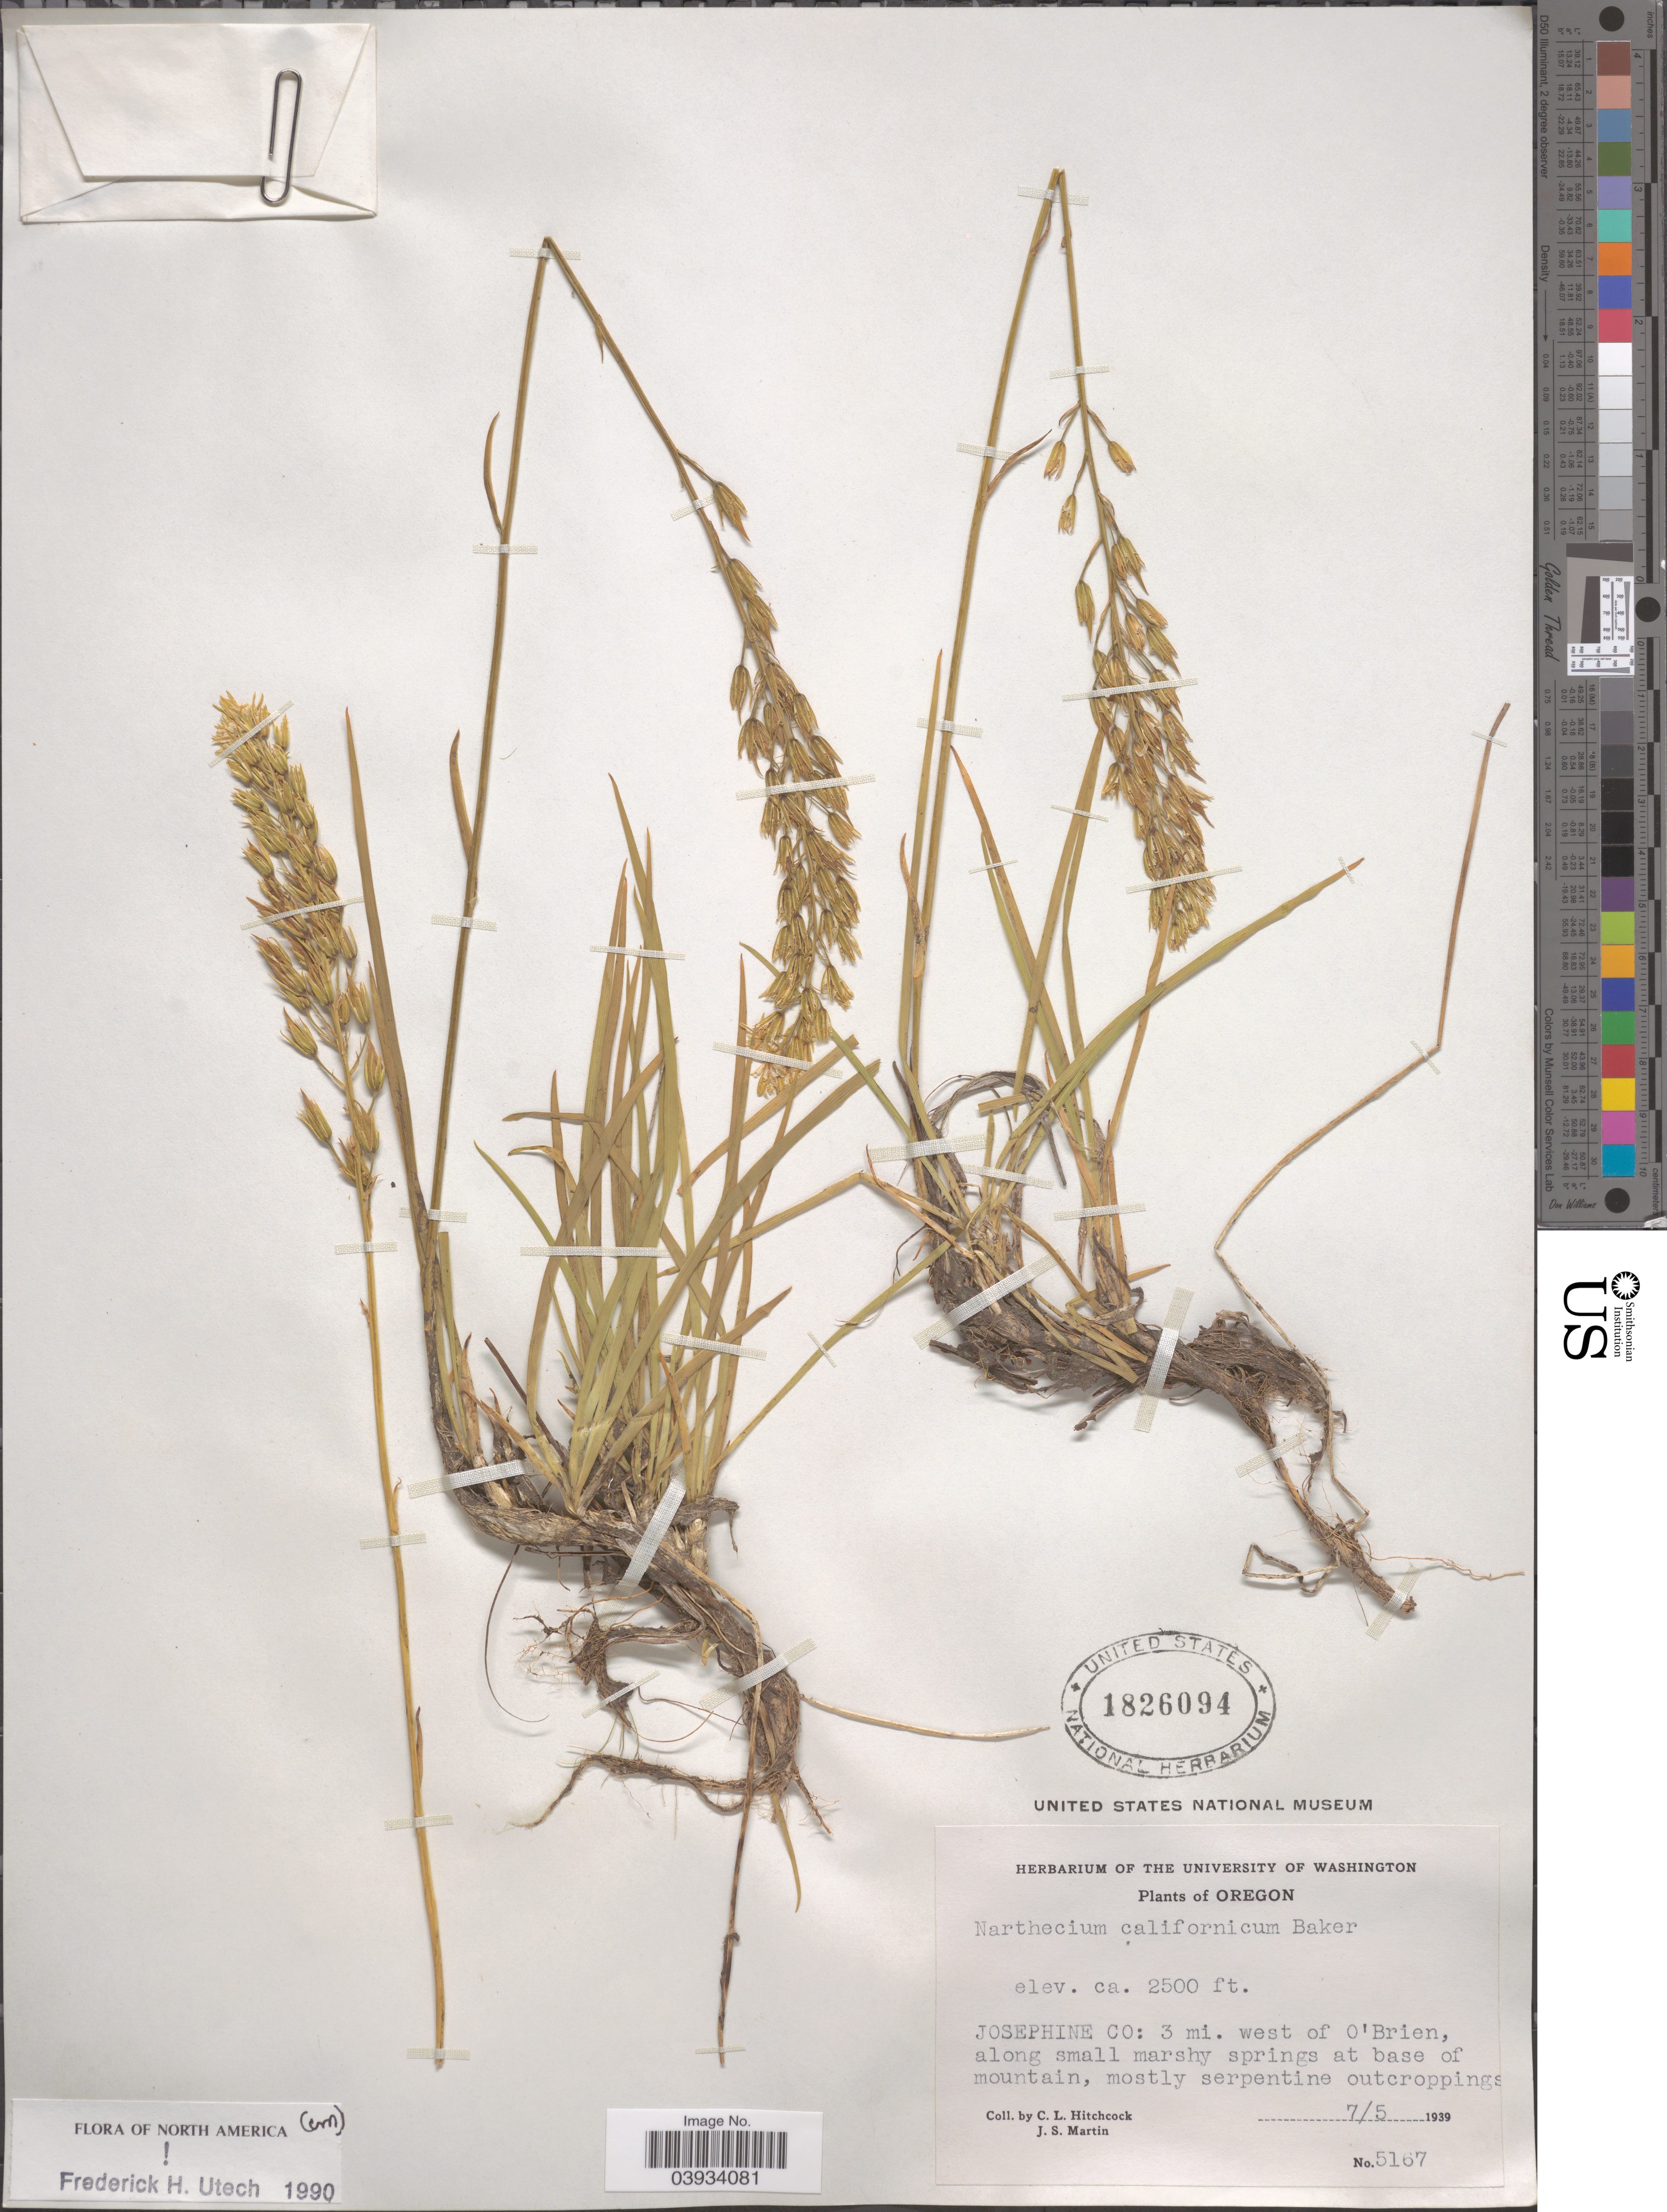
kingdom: Plantae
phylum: Tracheophyta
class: Liliopsida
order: Dioscoreales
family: Nartheciaceae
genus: Narthecium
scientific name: Narthecium californicum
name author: Baker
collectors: C. L. Hitchcock & J. S. Martin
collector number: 5167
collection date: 1939-07-05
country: United States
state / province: Oregon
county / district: Josephine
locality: Josephine Co: 3 mi. west of O'Brien.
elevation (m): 762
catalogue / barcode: US 1826094